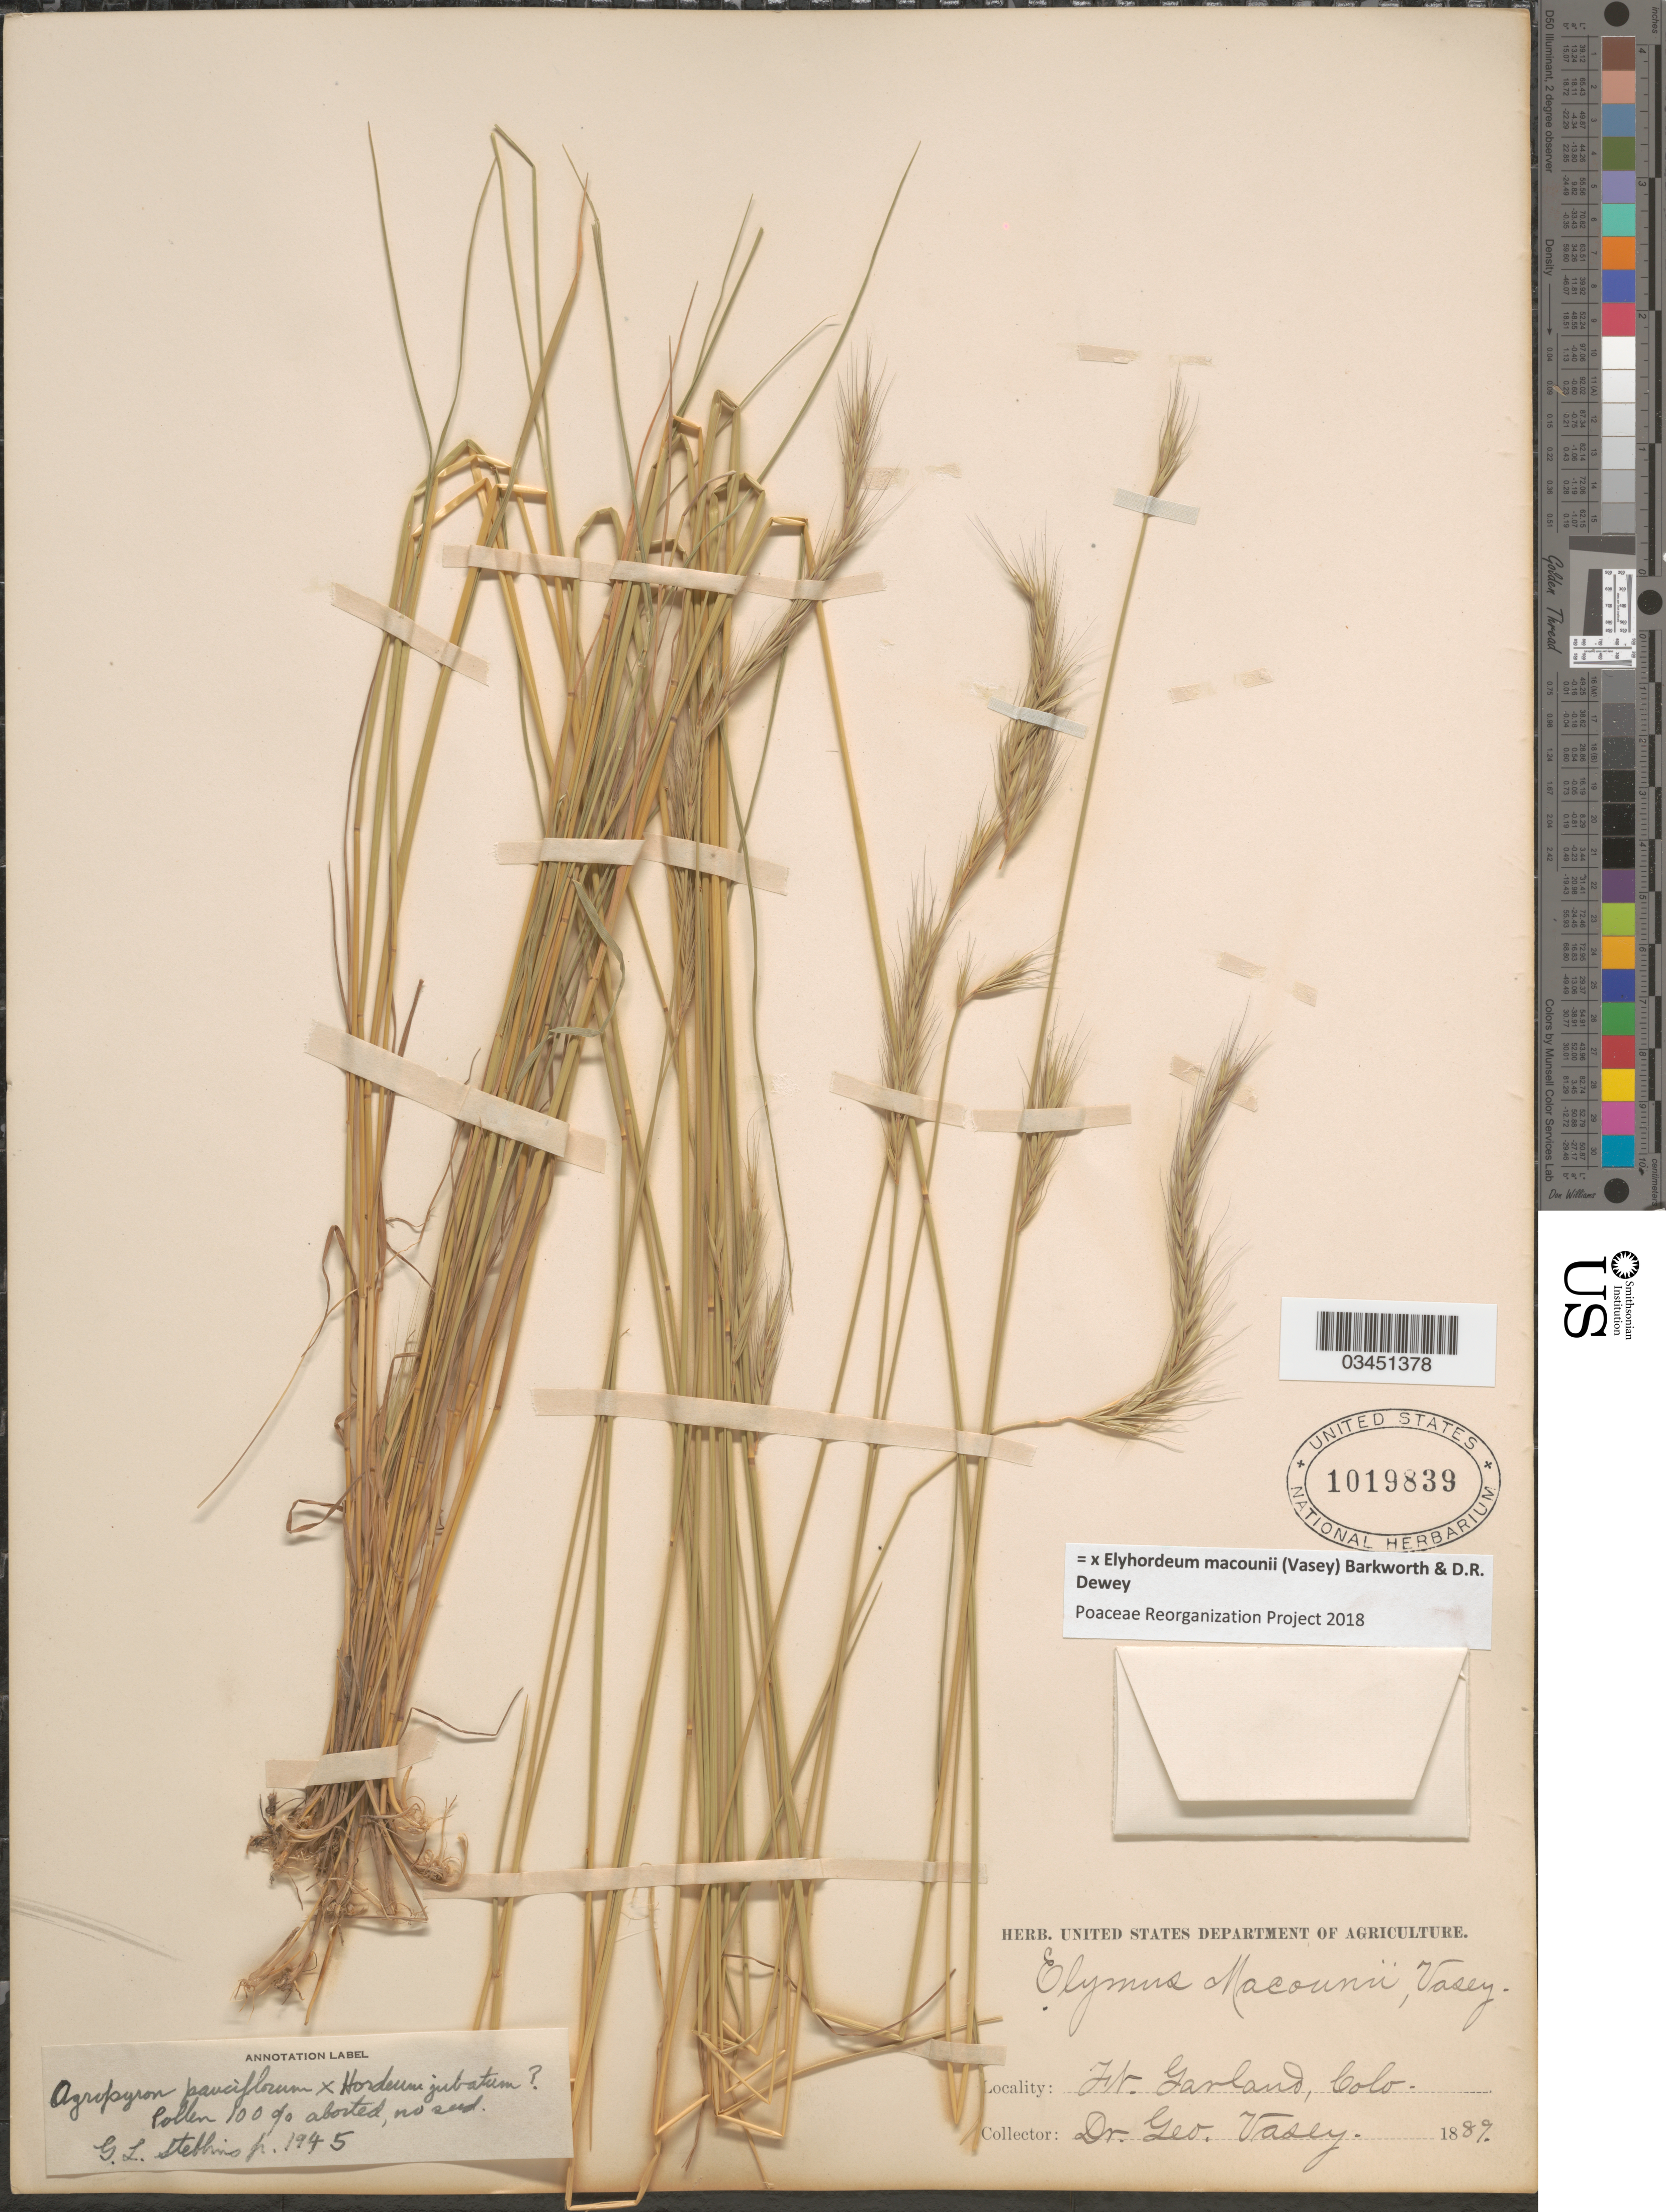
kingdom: Plantae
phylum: Tracheophyta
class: Liliopsida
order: Poales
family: Poaceae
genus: Elyhordeum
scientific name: x Elyhordeum macounii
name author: (Vasey) Barkworth & Dewey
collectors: G. R. Vasey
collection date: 1889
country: United States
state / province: Colorado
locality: Ft. Garland.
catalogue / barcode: US 1019839